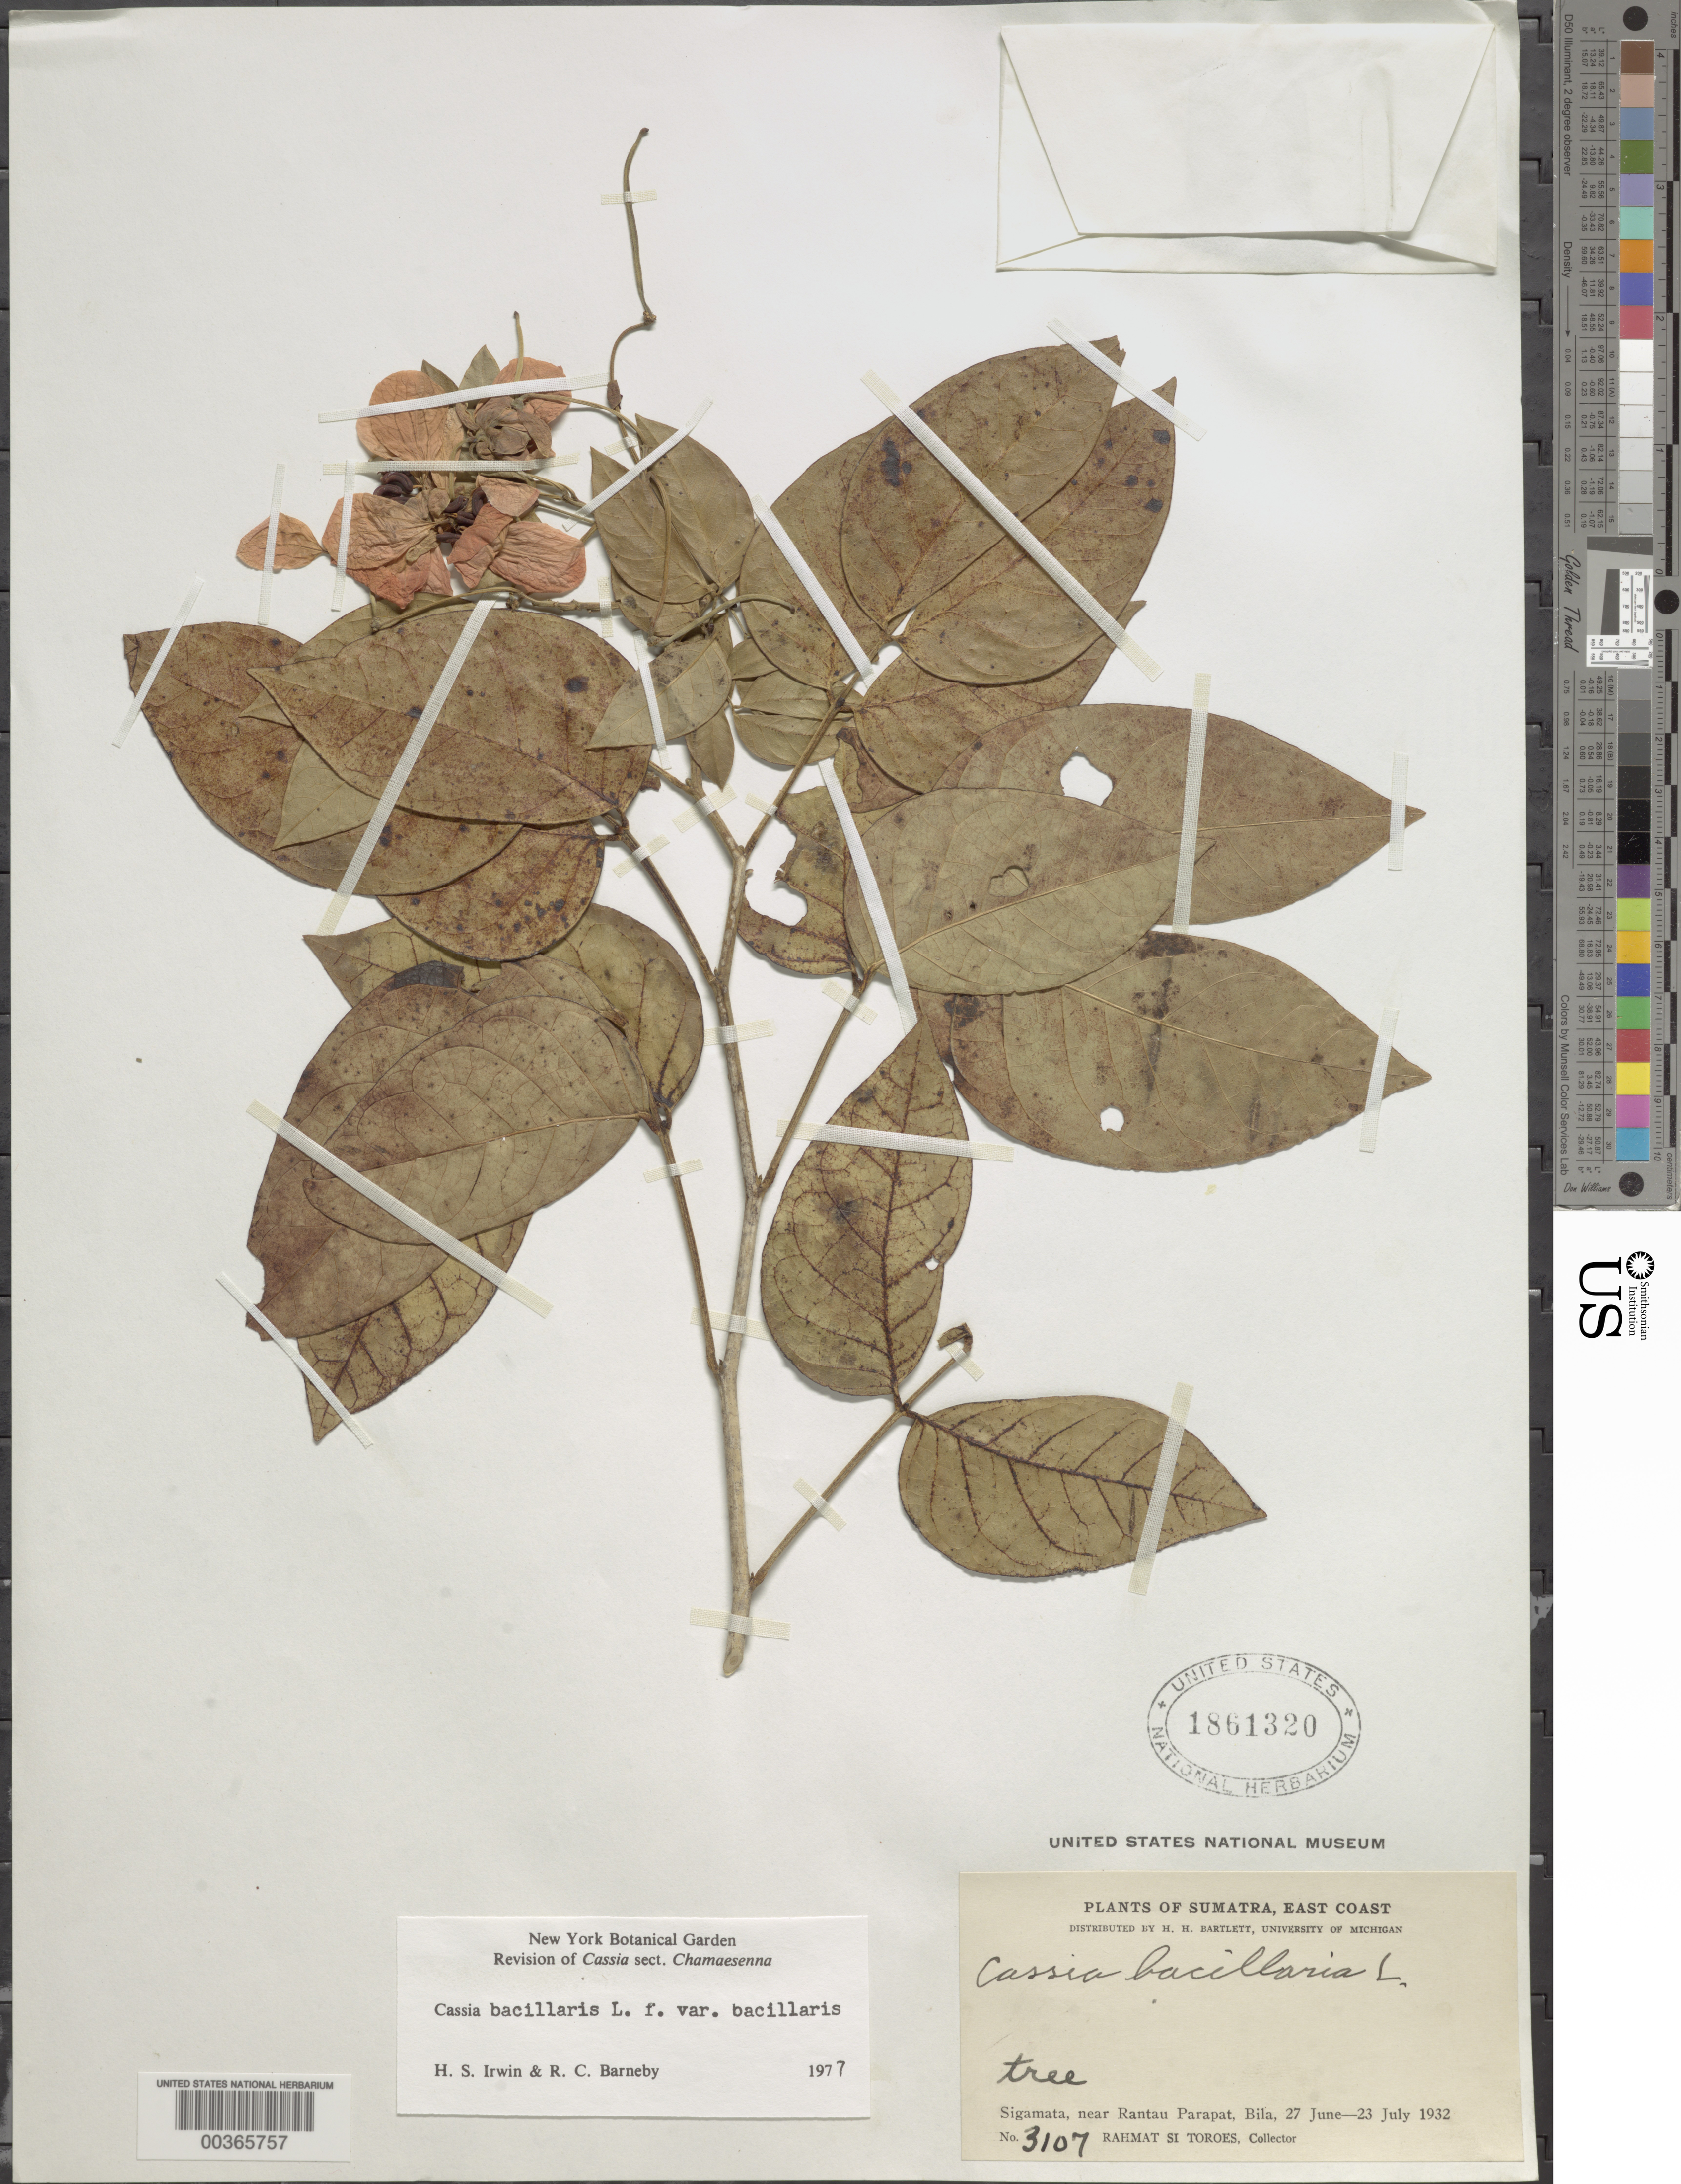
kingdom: Plantae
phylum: Tracheophyta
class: Magnoliopsida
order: Fabales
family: Fabaceae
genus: Senna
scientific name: Senna bacillaris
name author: (L. f.) H.S. Irwin & Barneby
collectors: Rahmat Si Boeea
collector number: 3107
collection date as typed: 27 Jun 1932 to 23 Jul 1932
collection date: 1932-06-27/1932-07-23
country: Indonesia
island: Sumatra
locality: Sigamata, near rantau parapat, bila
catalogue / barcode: US 1861320